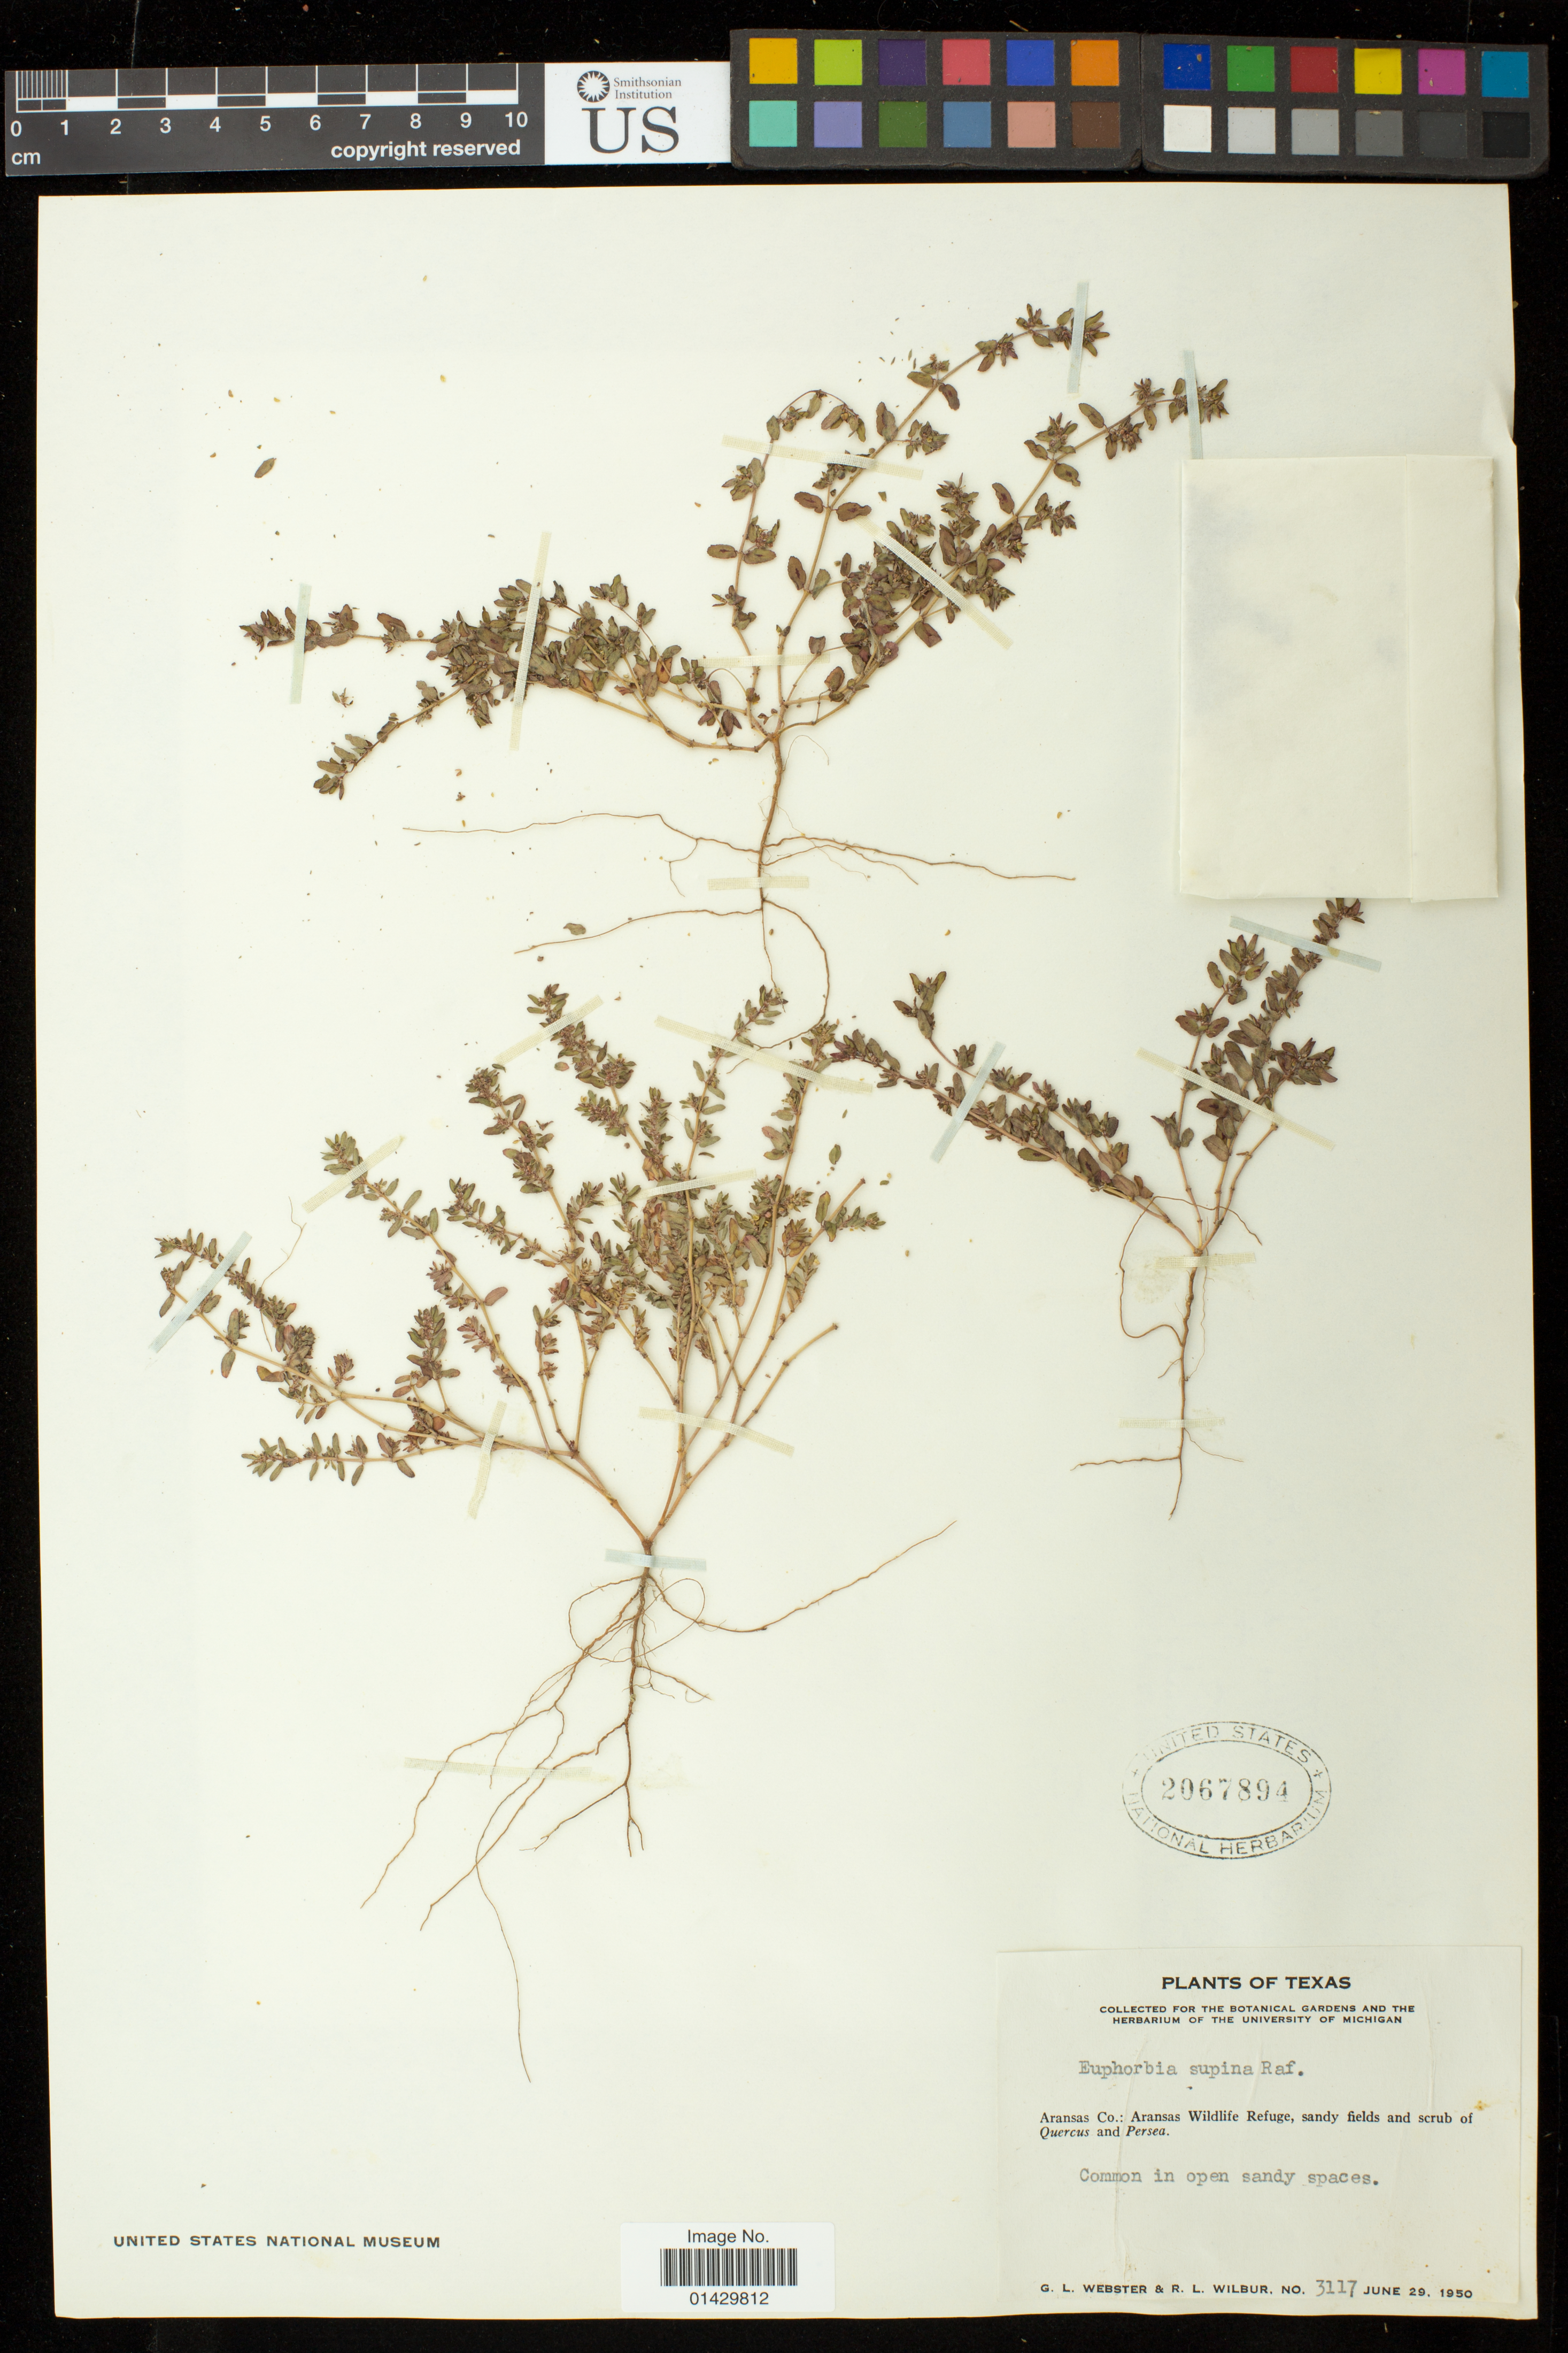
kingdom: Plantae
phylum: Tracheophyta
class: Magnoliopsida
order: Malpighiales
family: Euphorbiaceae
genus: Euphorbia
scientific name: Euphorbia maculata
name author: L.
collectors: G. L. Webster & R. L. Wilbur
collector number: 3117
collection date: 1950-06-29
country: United States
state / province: Texas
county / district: Aransas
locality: Aransas Wildlife Refuge, sandy fields and scrub of Quercus and Persea; Common in open sandy places;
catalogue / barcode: US 2067894